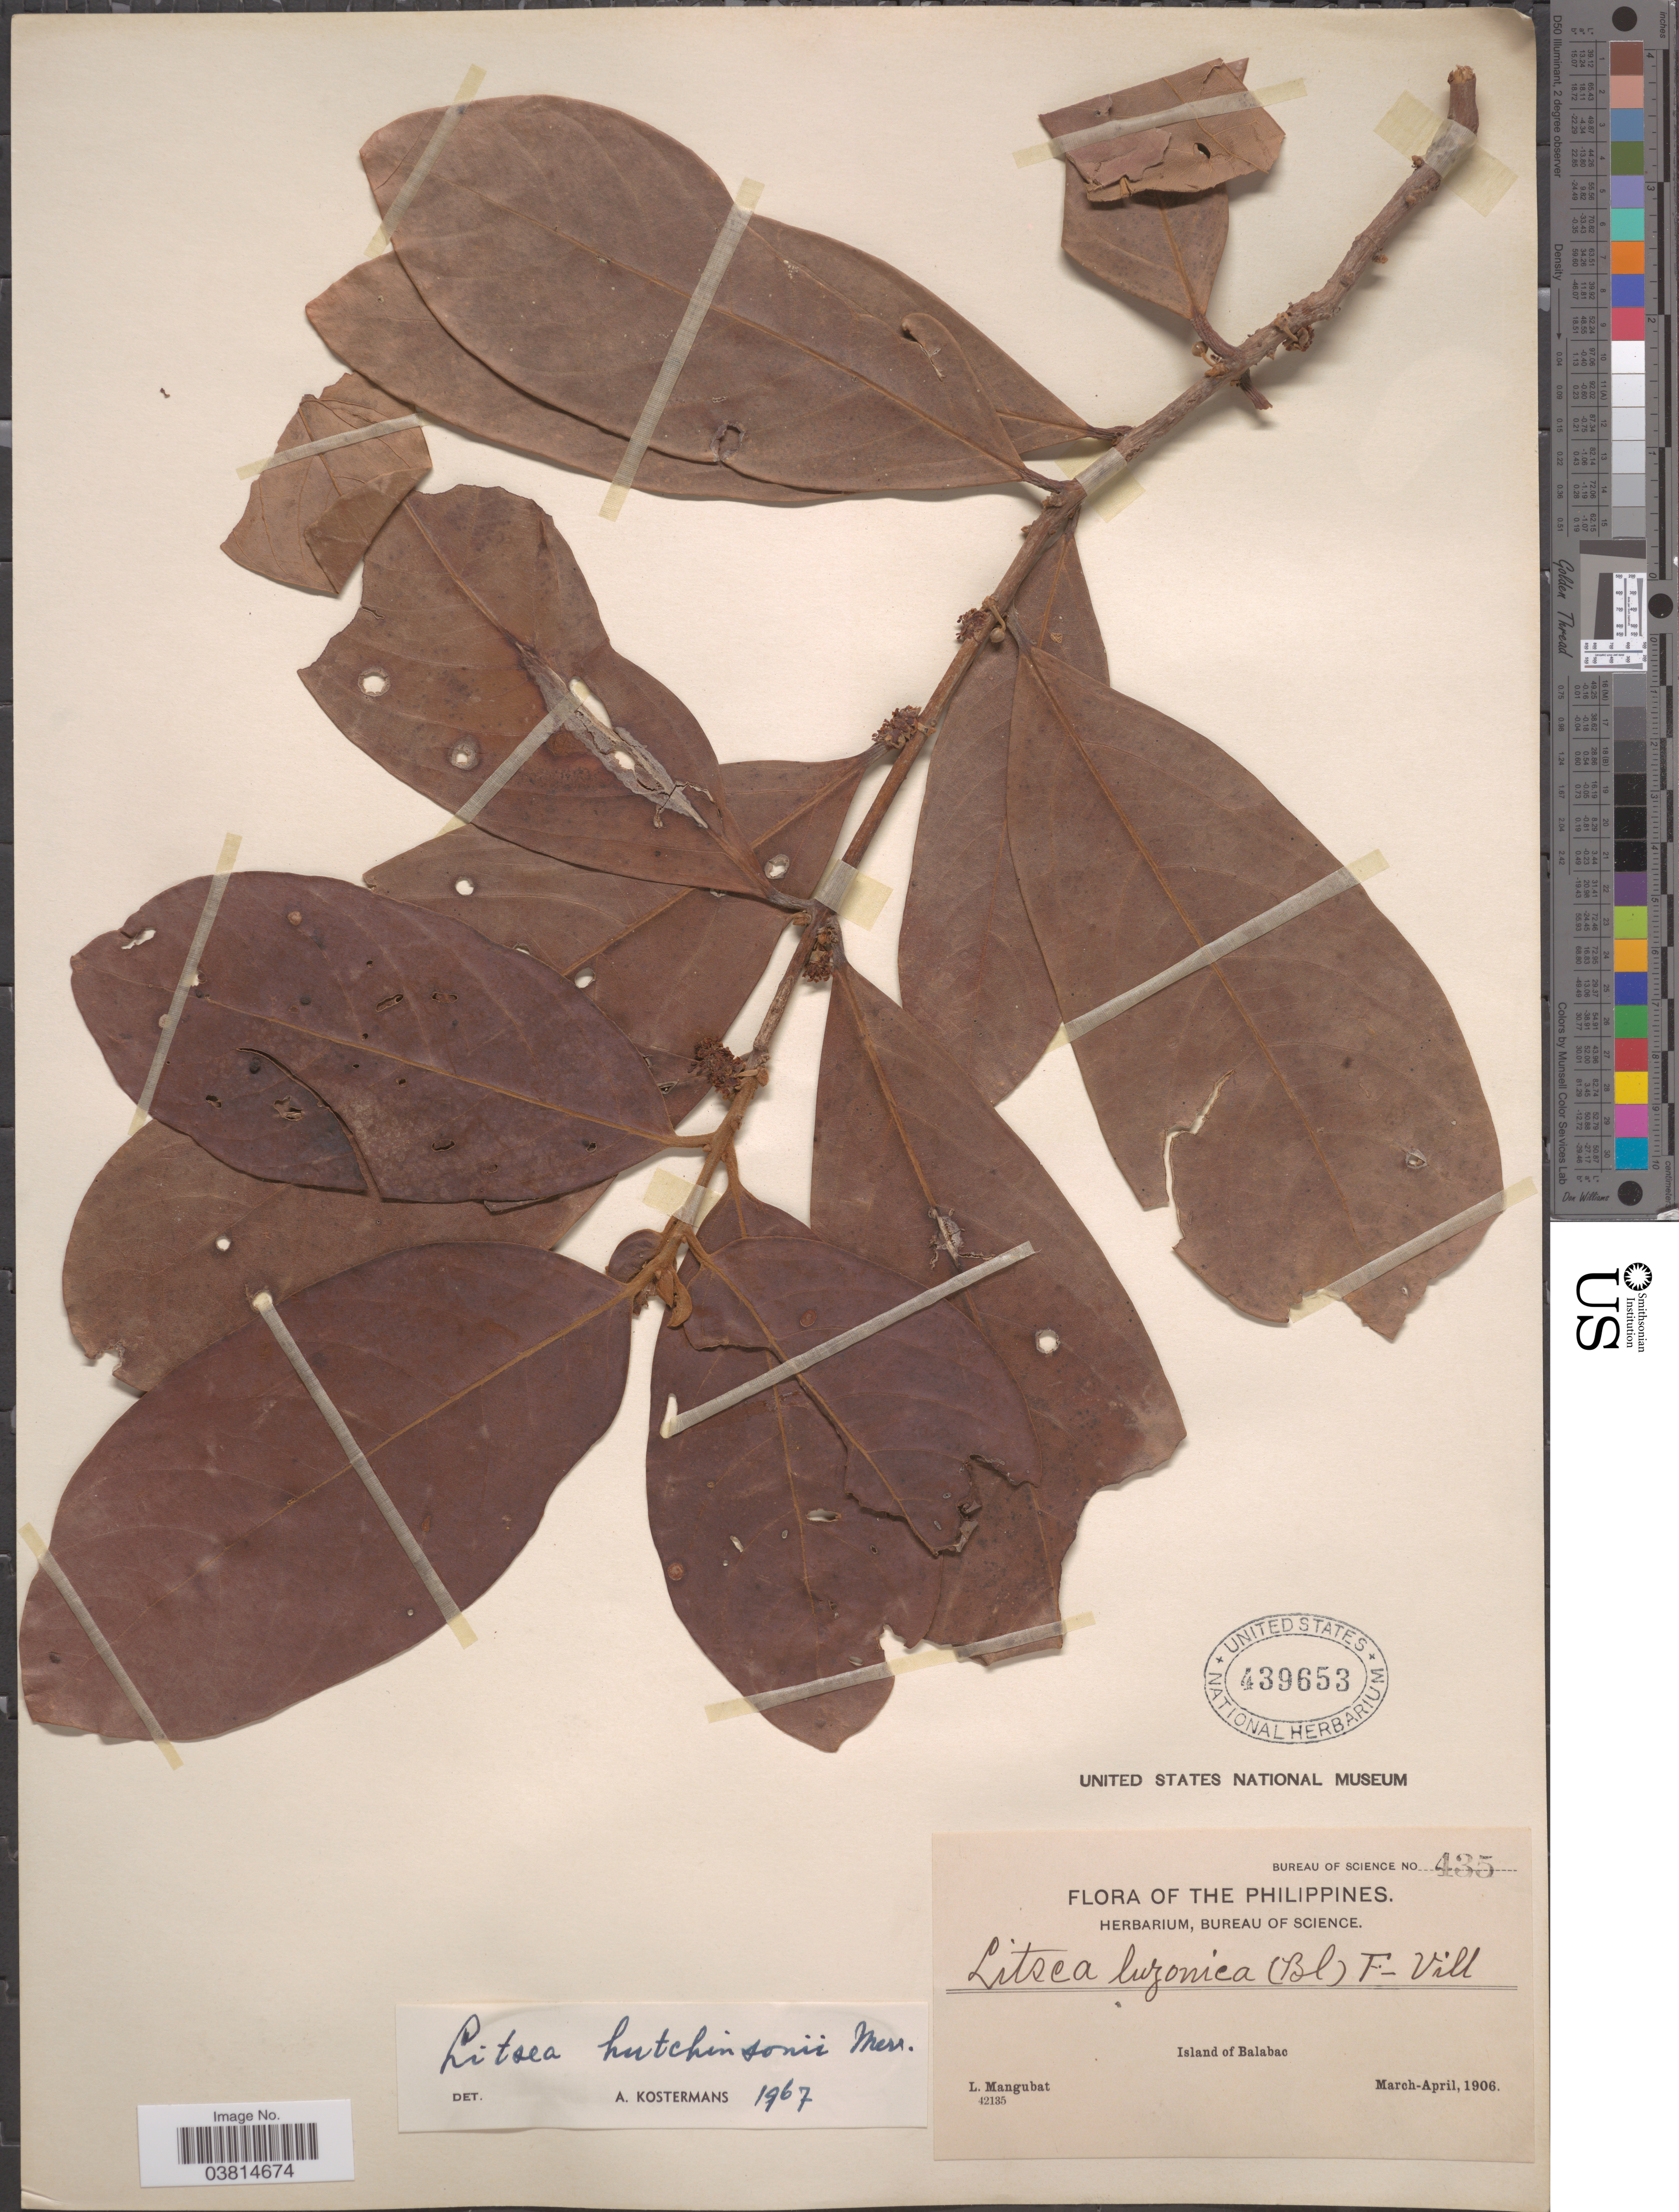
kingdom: Plantae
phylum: Tracheophyta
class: Magnoliopsida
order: Laurales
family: Lauraceae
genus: Litsea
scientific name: Litsea hutchinsonii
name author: Merr.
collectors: L. Mangubat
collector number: Bureau of Science 435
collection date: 1906-03/1906-04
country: Philippines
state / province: Mimaropa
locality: Island of Balabac.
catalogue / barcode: US 439653